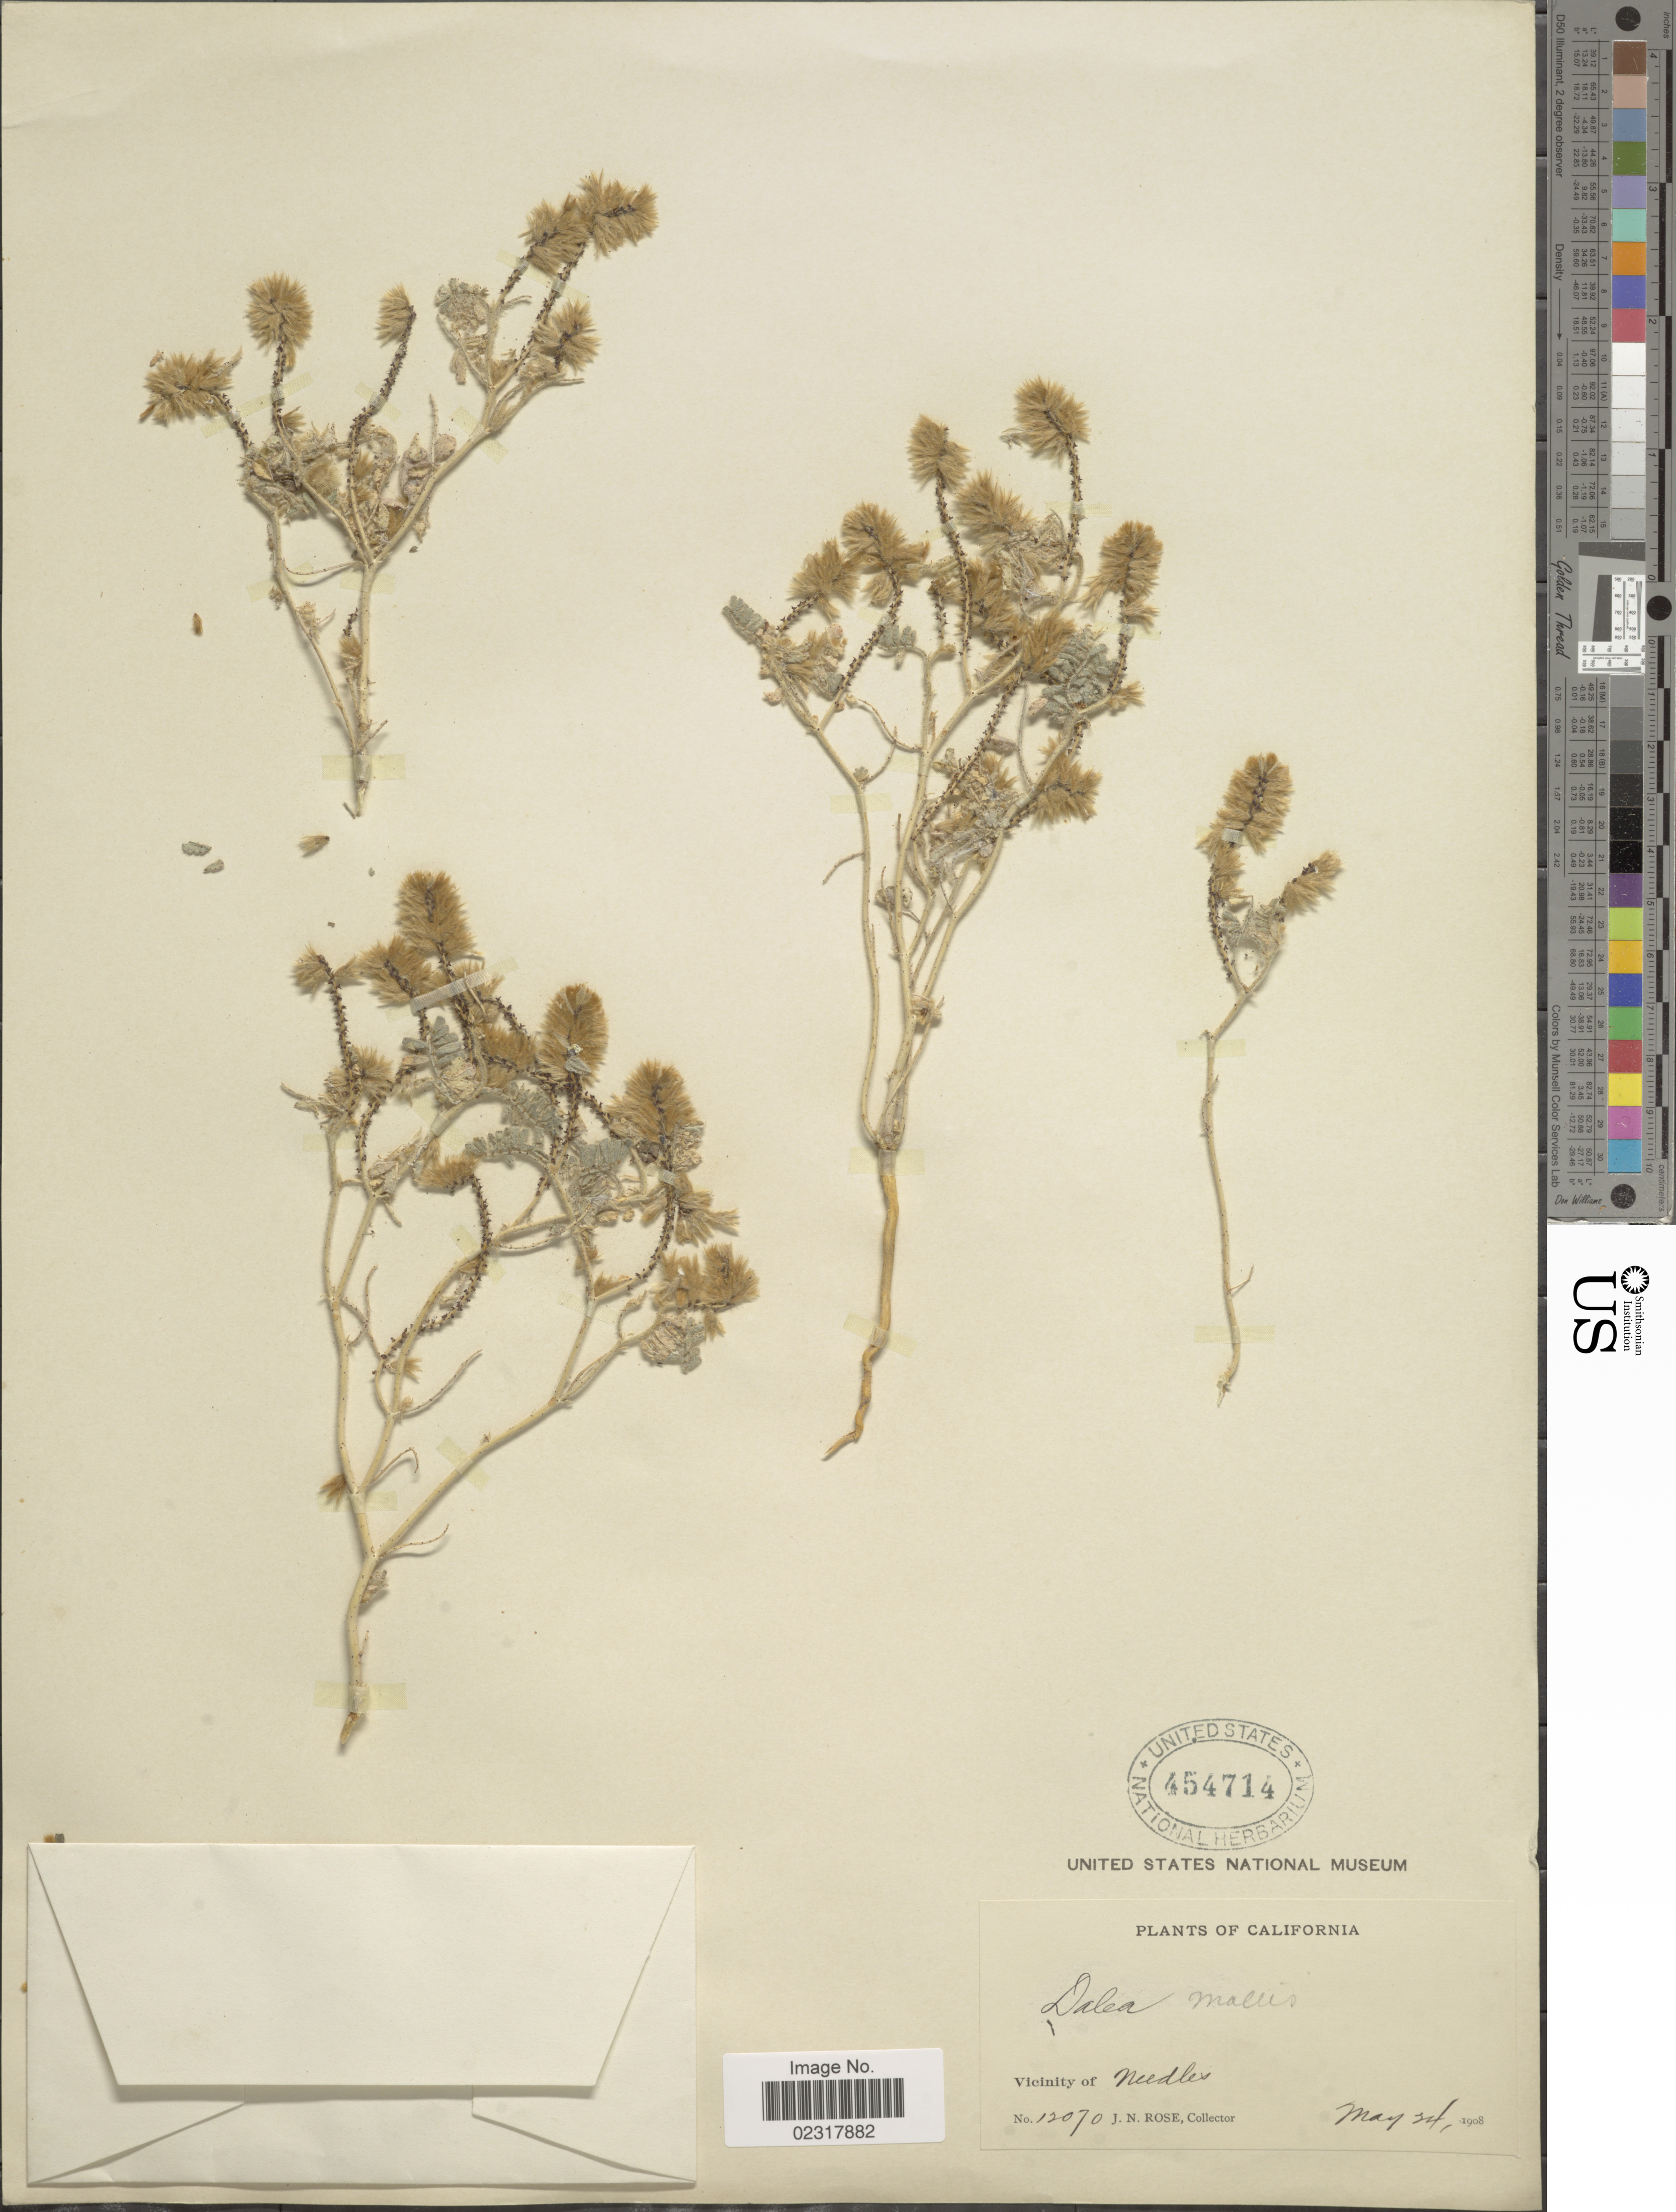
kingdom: Plantae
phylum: Tracheophyta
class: Magnoliopsida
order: Fabales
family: Fabaceae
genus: Dalea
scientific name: Dalea mollissima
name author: (Rydb.) Munz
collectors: J. N. Rose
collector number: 12070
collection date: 1908-05-24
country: United States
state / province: California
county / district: San Bernardino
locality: Vicinity of Needles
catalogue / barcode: US 454714